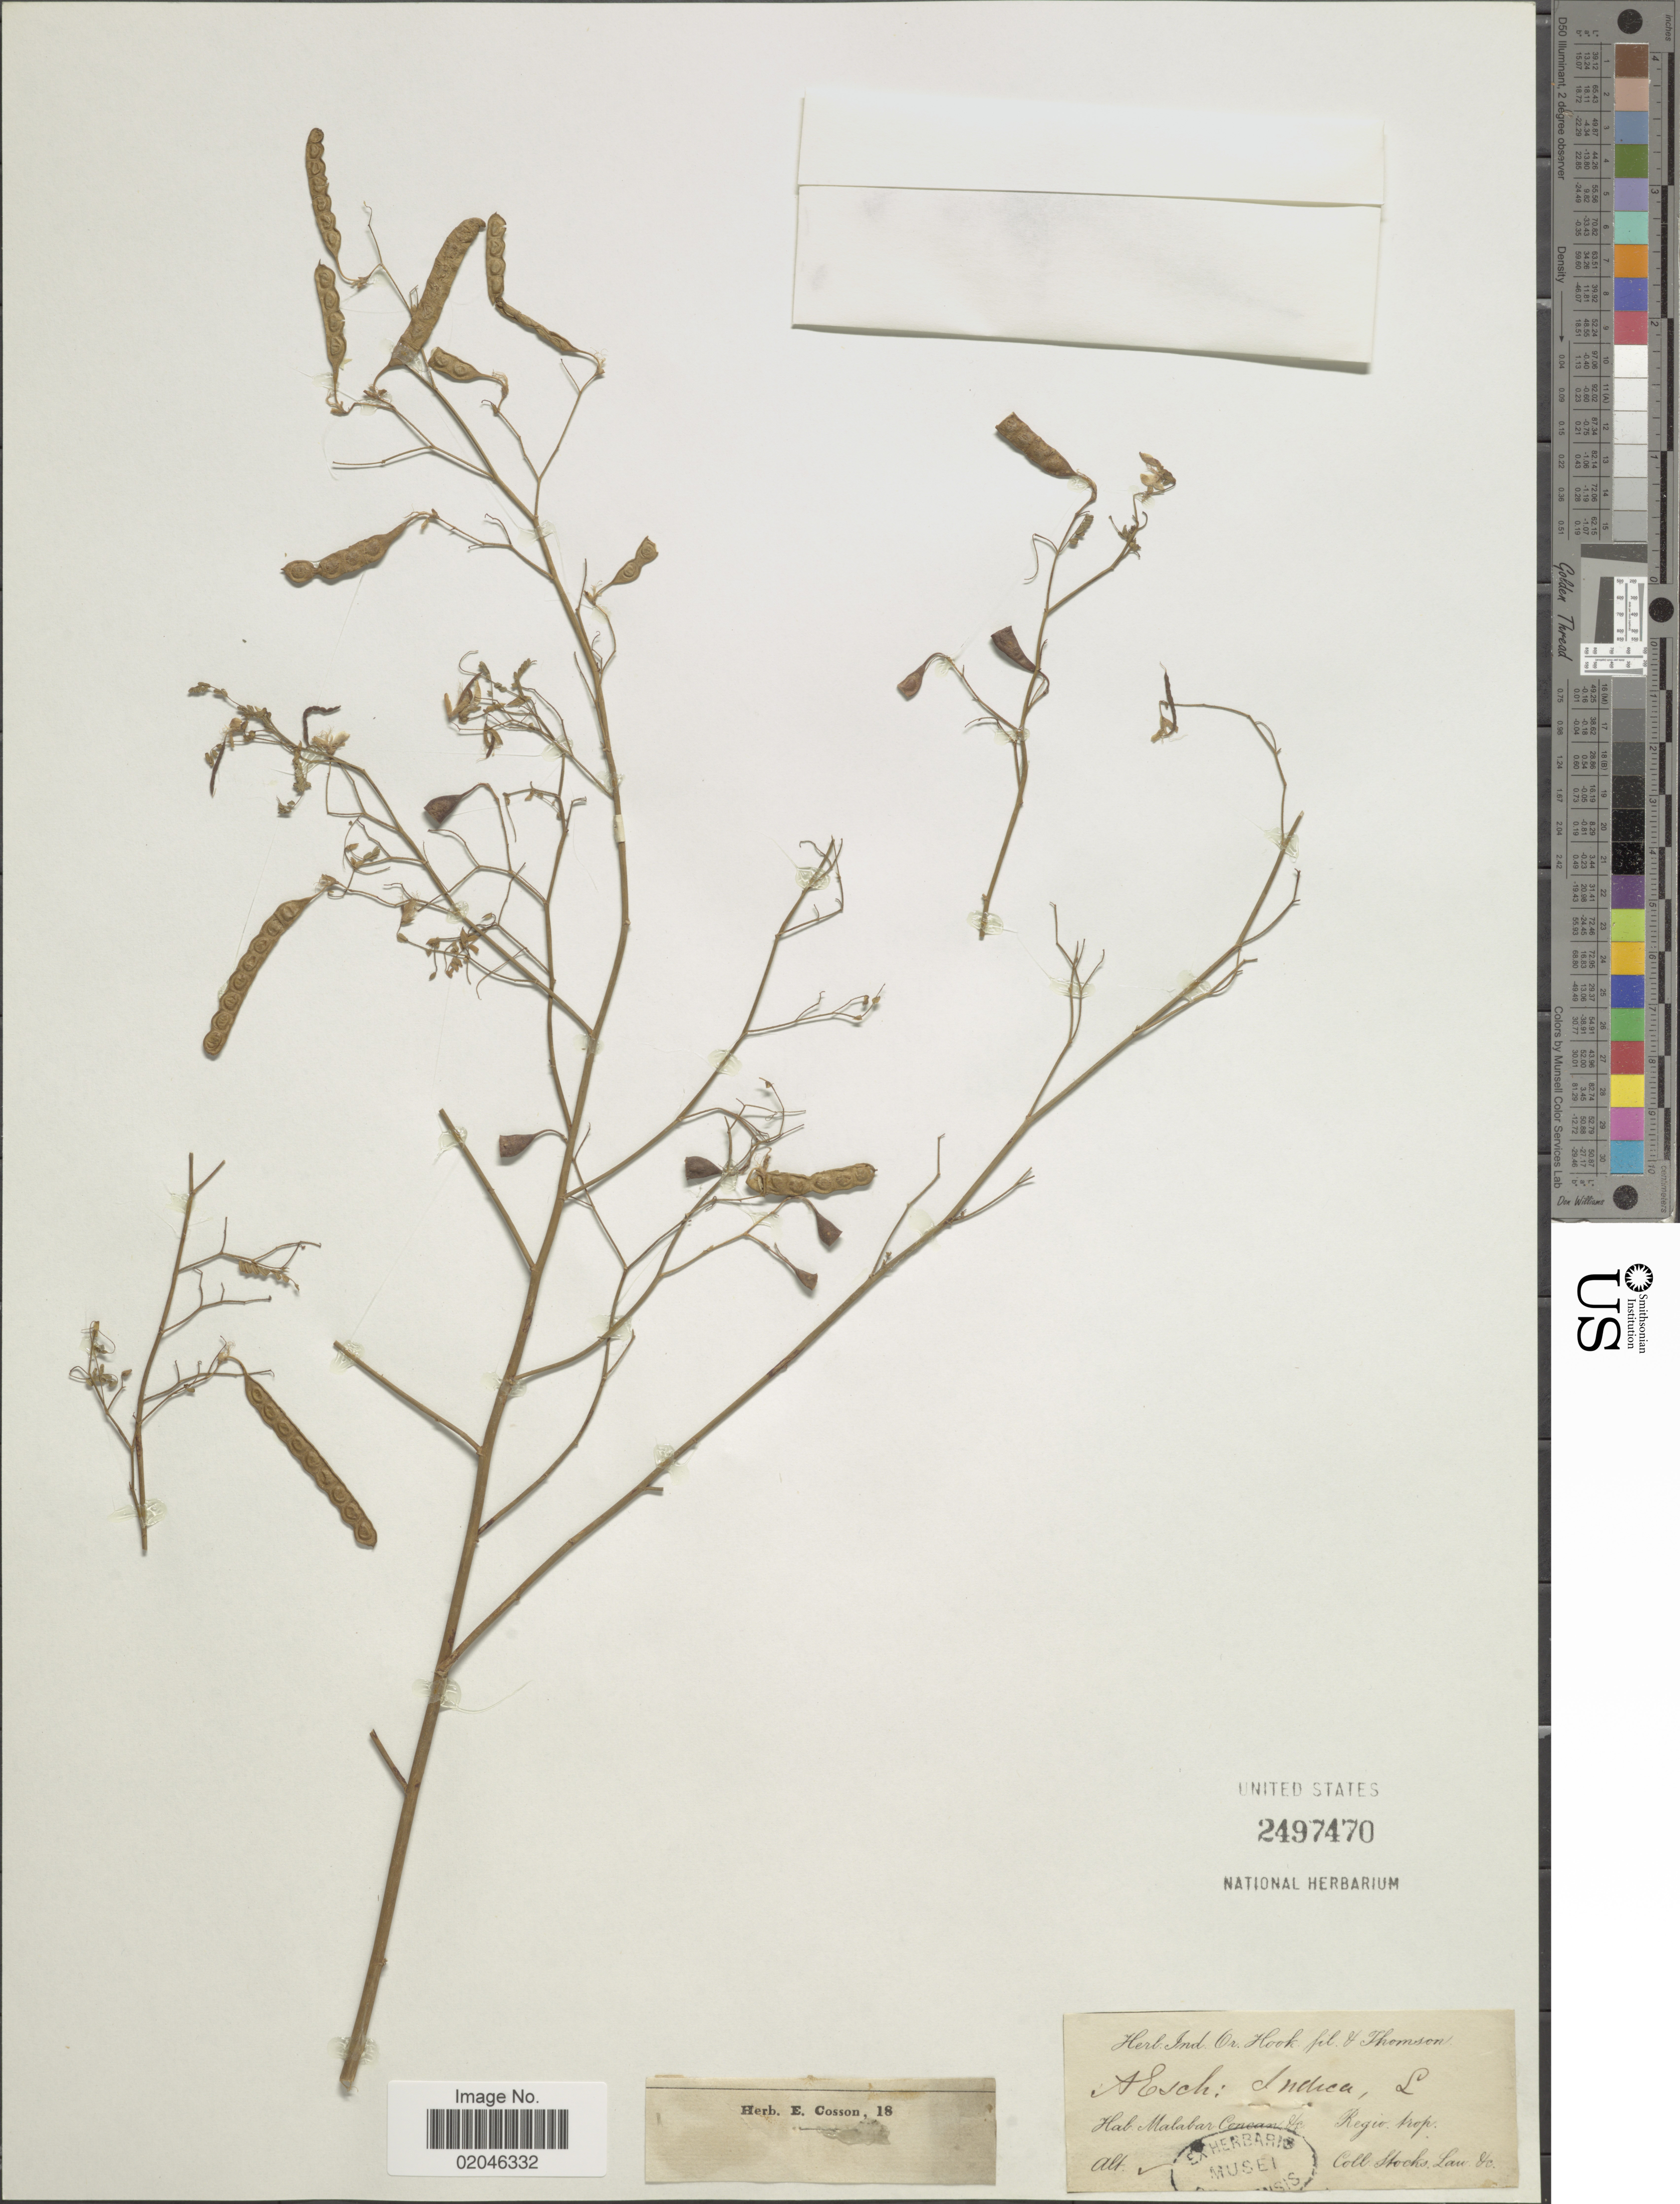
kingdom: Plantae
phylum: Tracheophyta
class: Magnoliopsida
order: Fabales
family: Fabaceae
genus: Aeschynomene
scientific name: Aeschynomene indica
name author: L.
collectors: Stocks, -- & -. Law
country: India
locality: Concan &c, Regio trop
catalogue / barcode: US 2497470